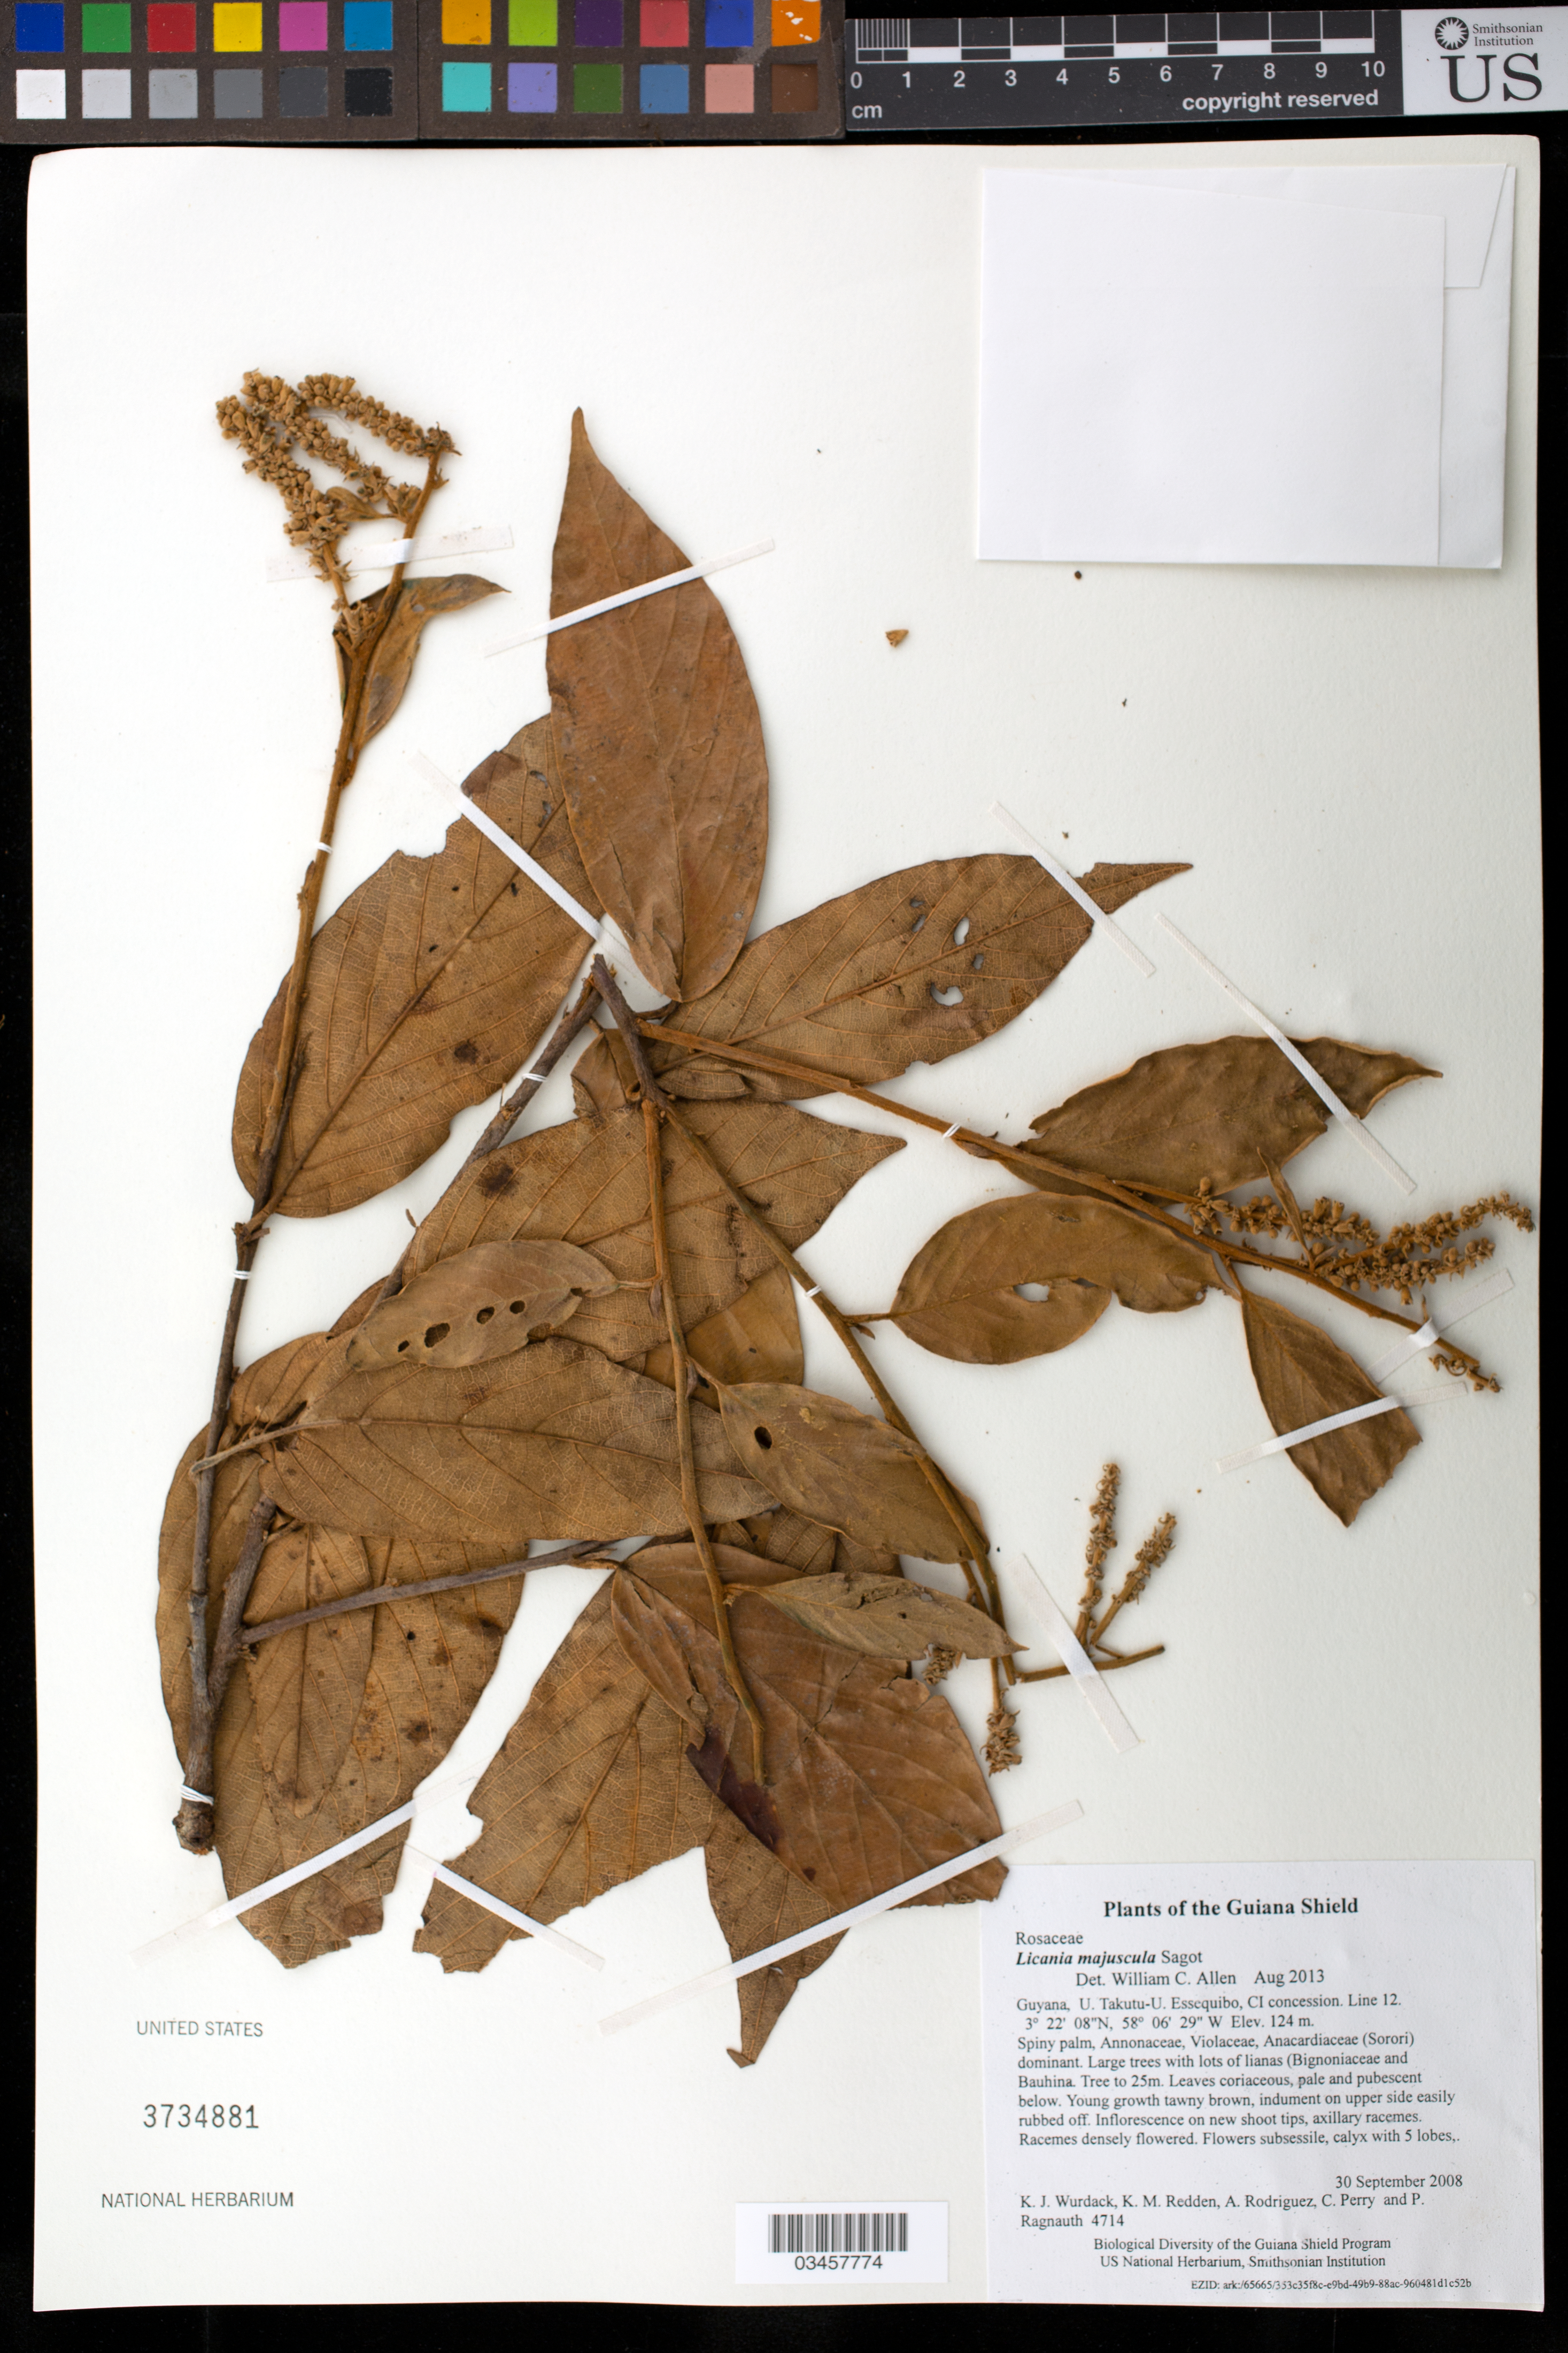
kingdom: Plantae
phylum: Tracheophyta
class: Magnoliopsida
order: Malpighiales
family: Chrysobalanaceae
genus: Licania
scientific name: Licania majuscula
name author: Sagot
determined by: Allen, W. C.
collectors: K. Wurdack, K. M. Redden, A. Rodriguez, C. Perry & P. Ragnauth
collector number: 4714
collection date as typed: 30 September 2008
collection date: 2008-09-30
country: Guyana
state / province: U. Takutu-U. Essequibo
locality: CI concession. Line 12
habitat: Spiny palm, Annonaceae, Violaceae, Anacardiaceae (Sorori) dominant. Large trees with lots of lianas (Bignoniaceae and Bauhina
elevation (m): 124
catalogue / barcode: US 3734881